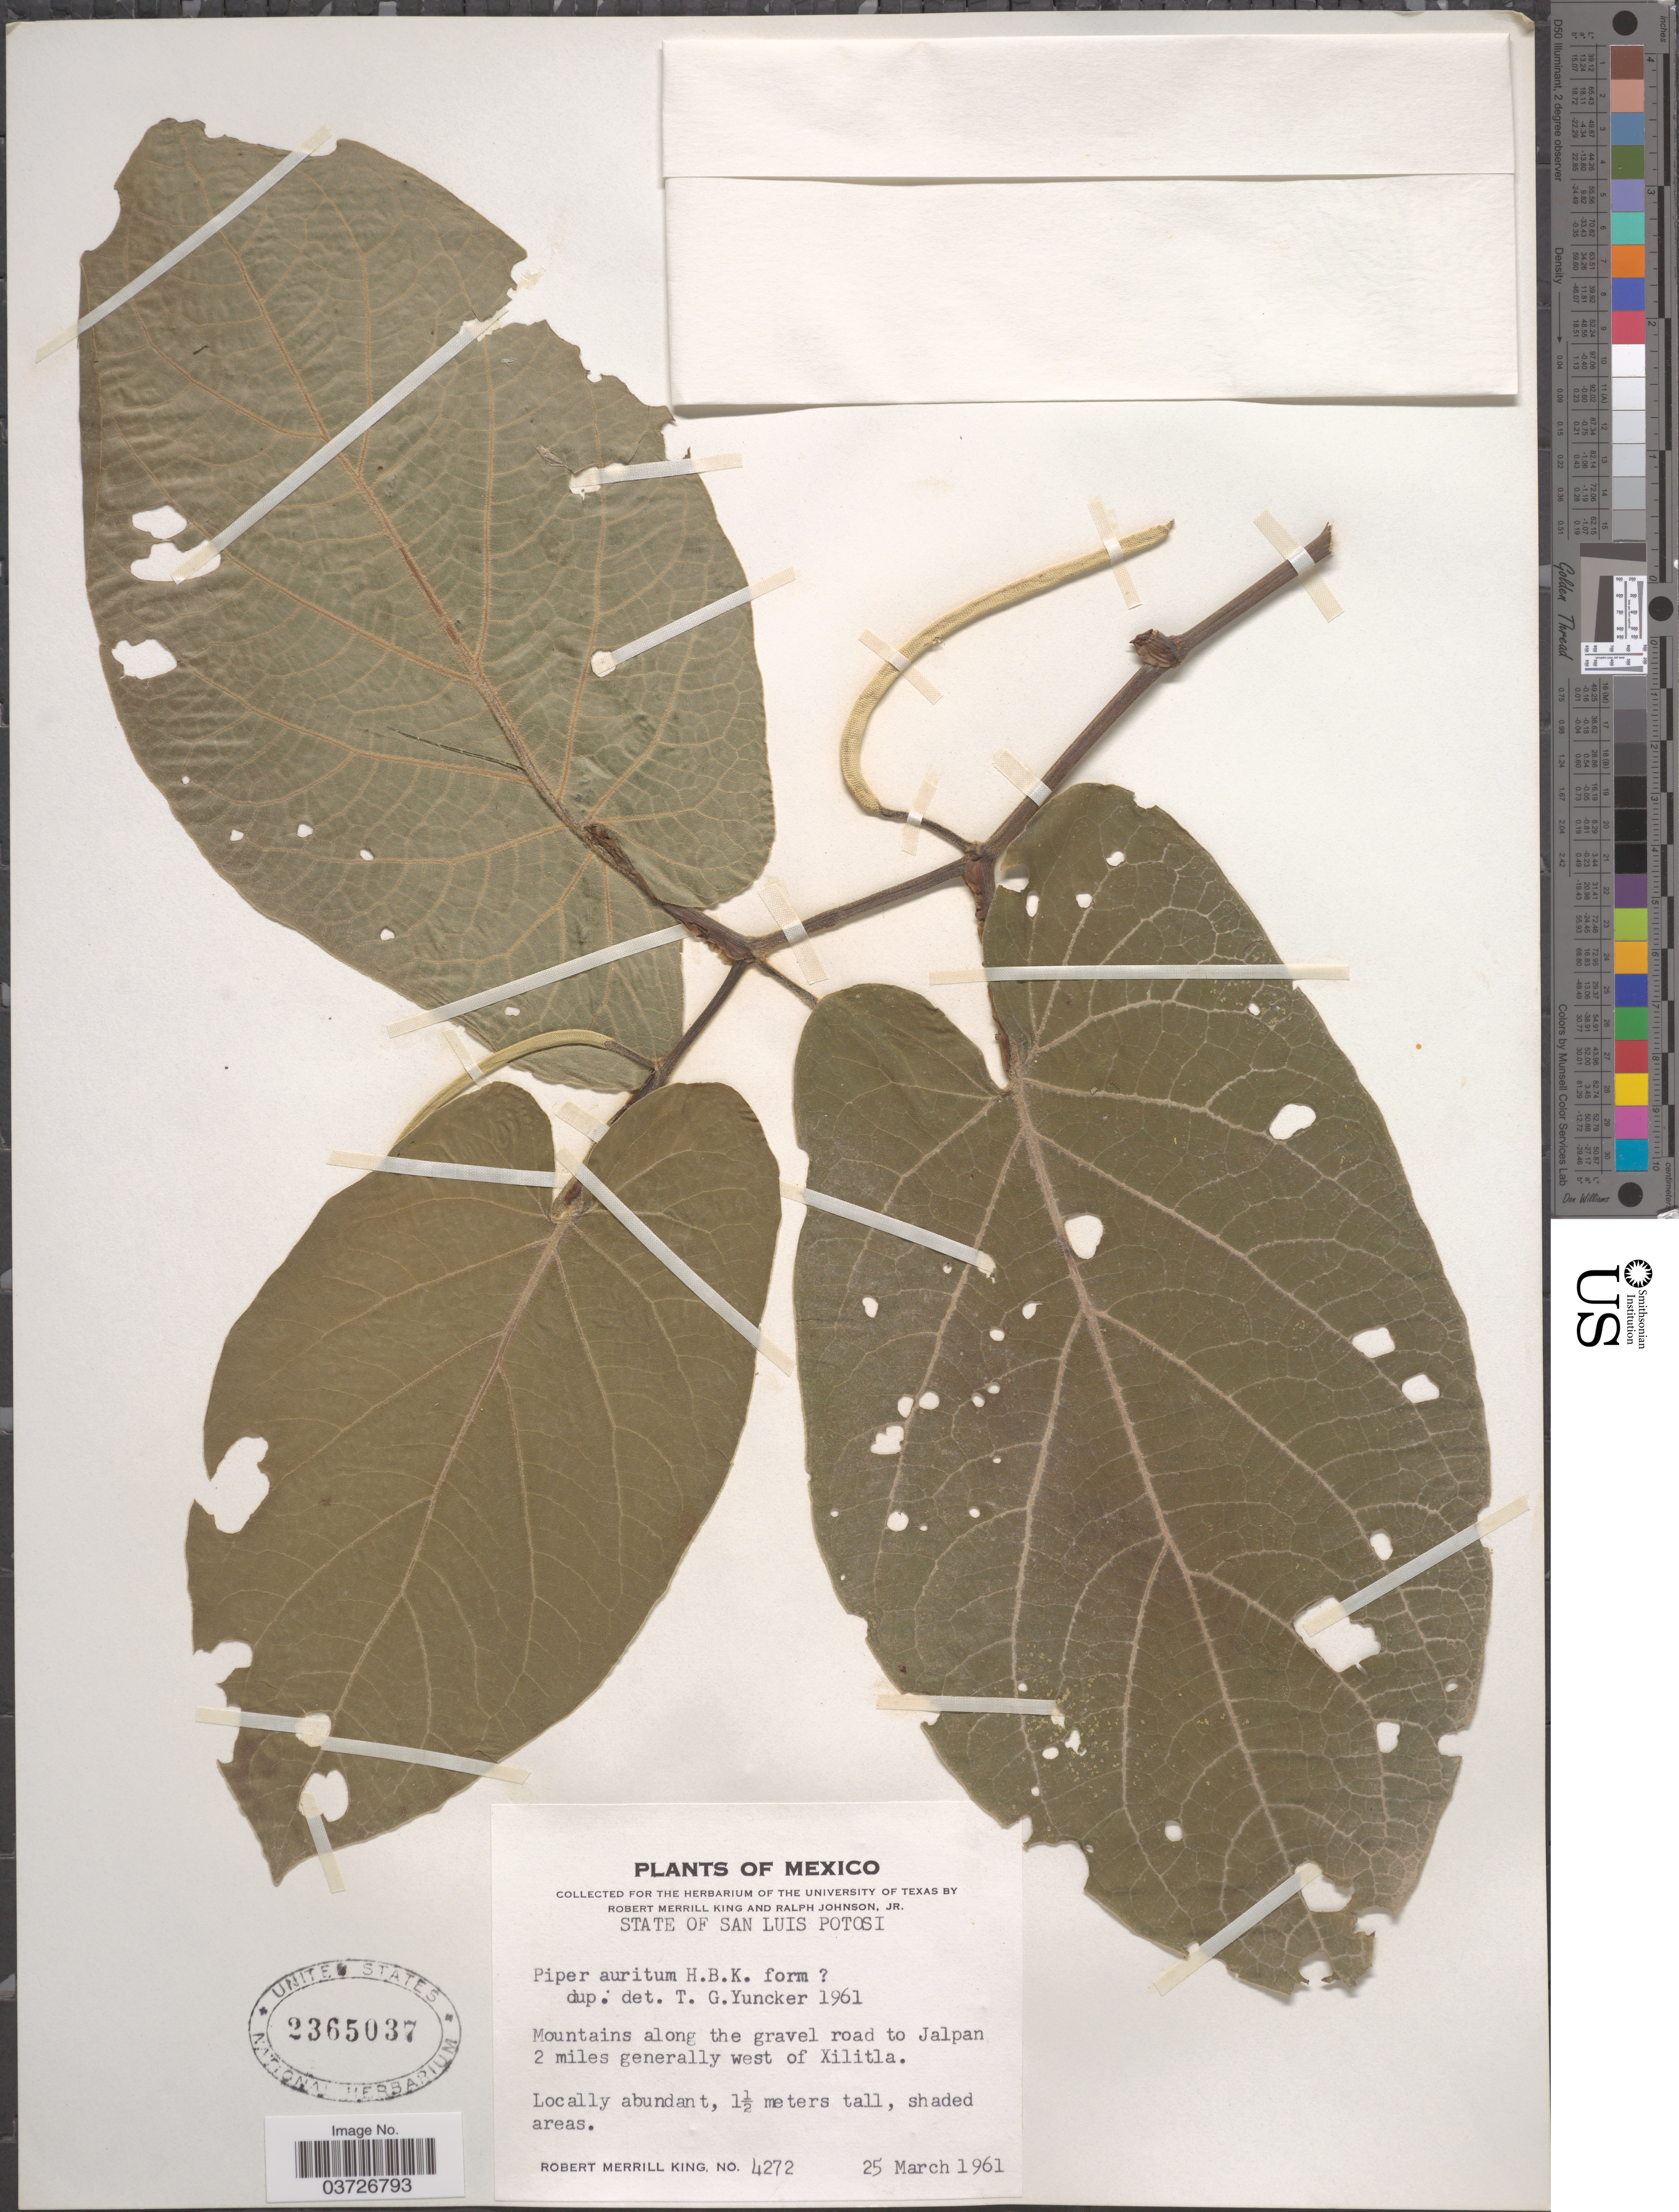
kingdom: Plantae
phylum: Tracheophyta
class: Magnoliopsida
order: Piperales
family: Piperaceae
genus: Piper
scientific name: Piper auritum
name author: Kunth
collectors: R. M. King & R. Johnson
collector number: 4272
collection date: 1961-03-25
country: Mexico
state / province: San Luis Potosí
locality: Mountains along the gravel road to Jalpan 2 miles generally west of Xilitla.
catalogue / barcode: US 2365037